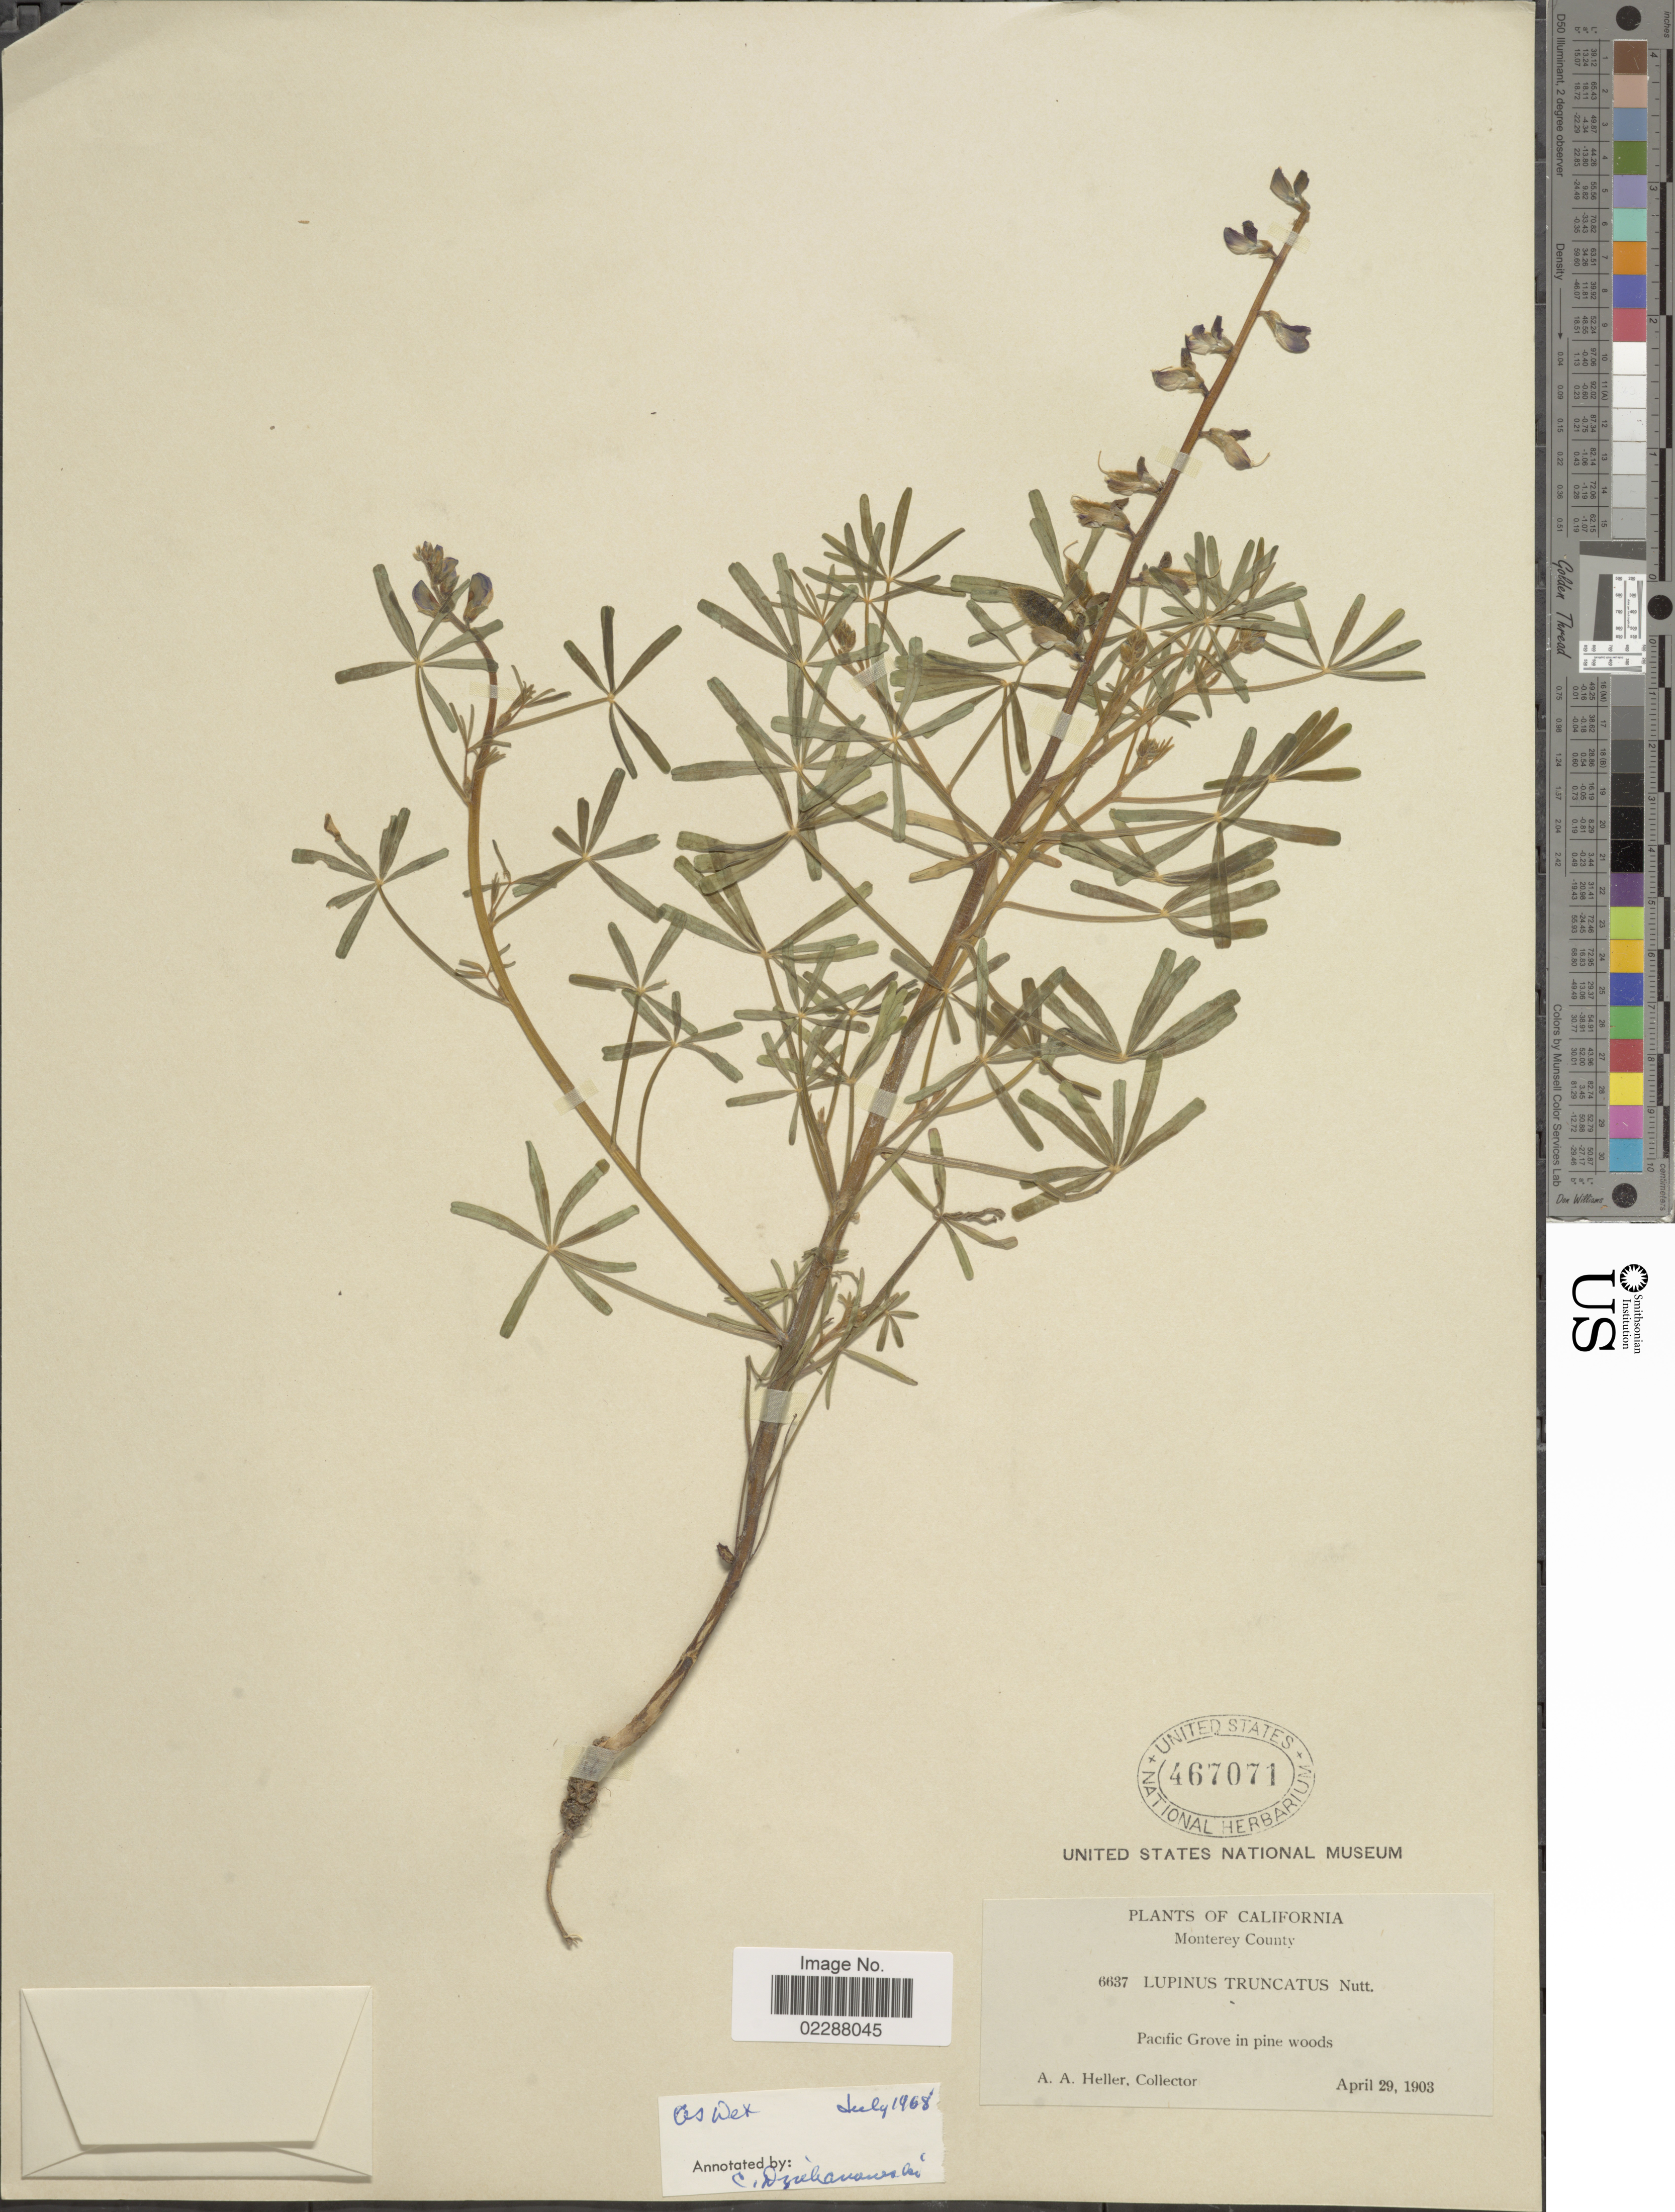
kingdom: Plantae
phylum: Tracheophyta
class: Magnoliopsida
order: Fabales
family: Fabaceae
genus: Lupinus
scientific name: Lupinus truncatus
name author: Nutt. ex Hook. & Arn.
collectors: A. A. Heller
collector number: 6637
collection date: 1903-04-29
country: United States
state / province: California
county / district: Monterey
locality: Monterey County, Pacific Grove in pine woods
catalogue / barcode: US 467071